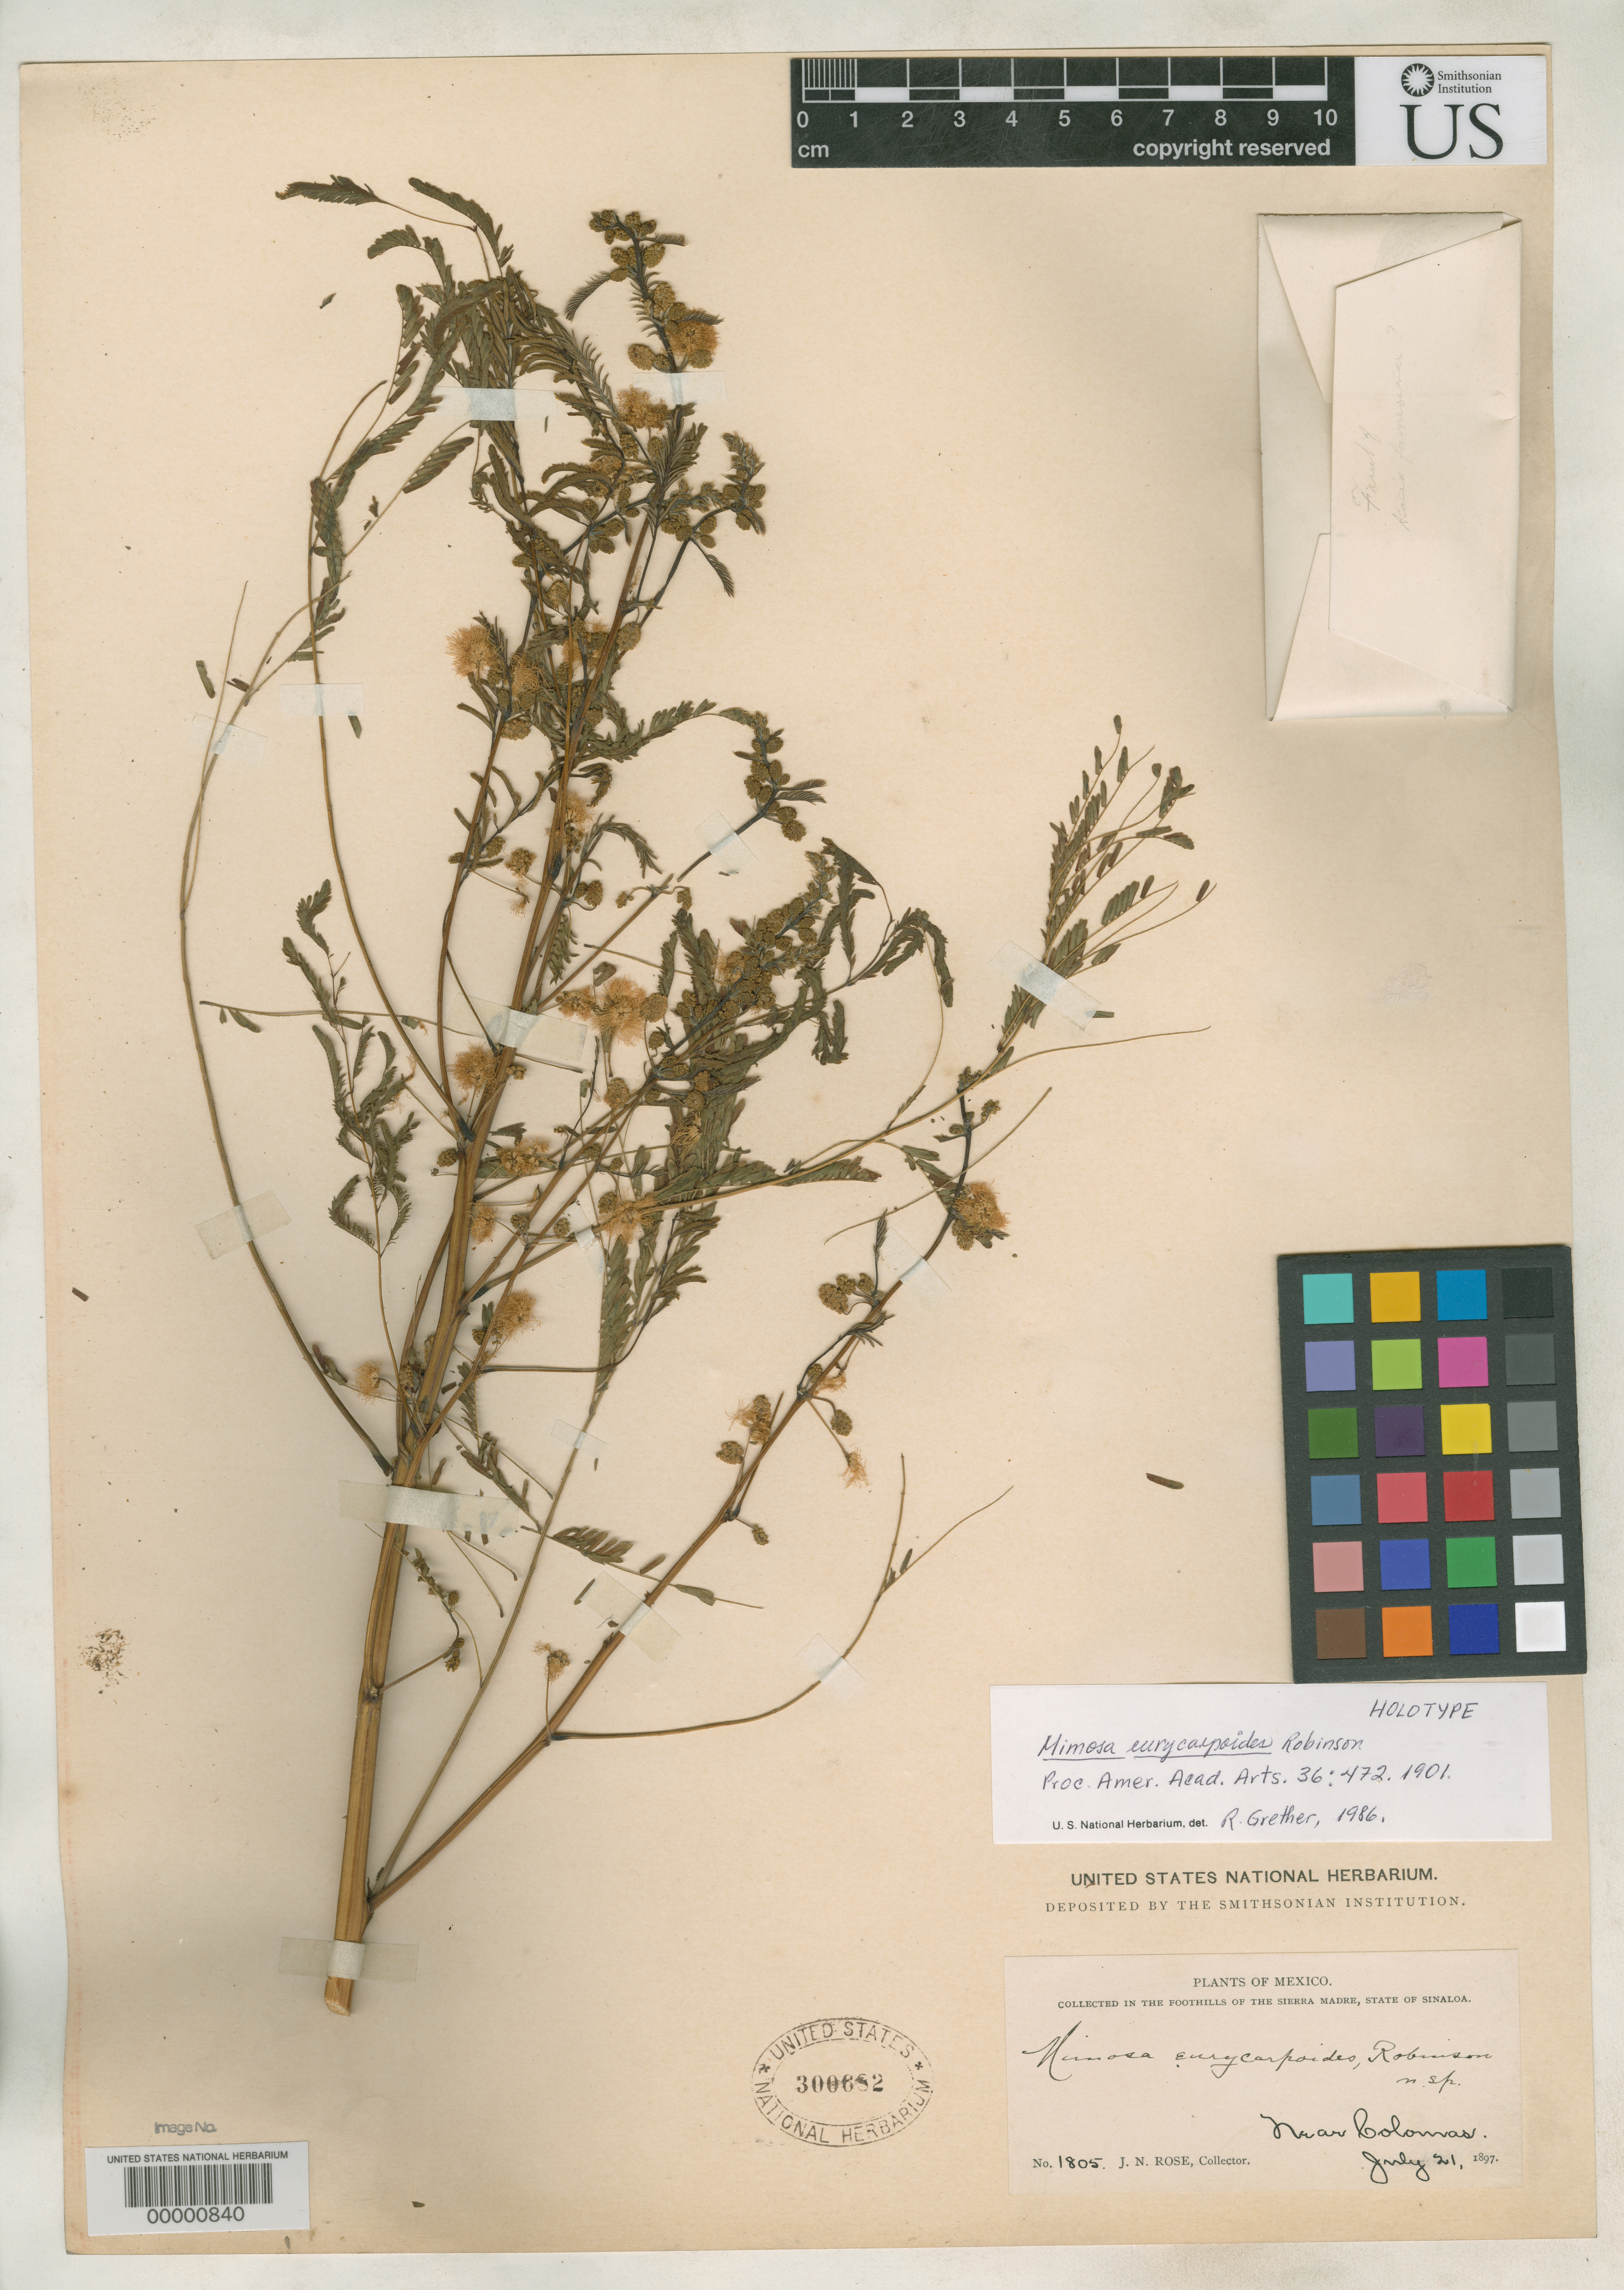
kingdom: Plantae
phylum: Tracheophyta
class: Magnoliopsida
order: Fabales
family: Fabaceae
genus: Mimosa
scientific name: Mimosa eurycarpoides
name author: B.L. Rob.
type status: Holotype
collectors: J. N. Rose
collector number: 1805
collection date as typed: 21 Jul 1897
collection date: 1897-07-21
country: Mexico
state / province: Sinaloa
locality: Foothills of Sierra Madre, near Colomas.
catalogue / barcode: US 300682